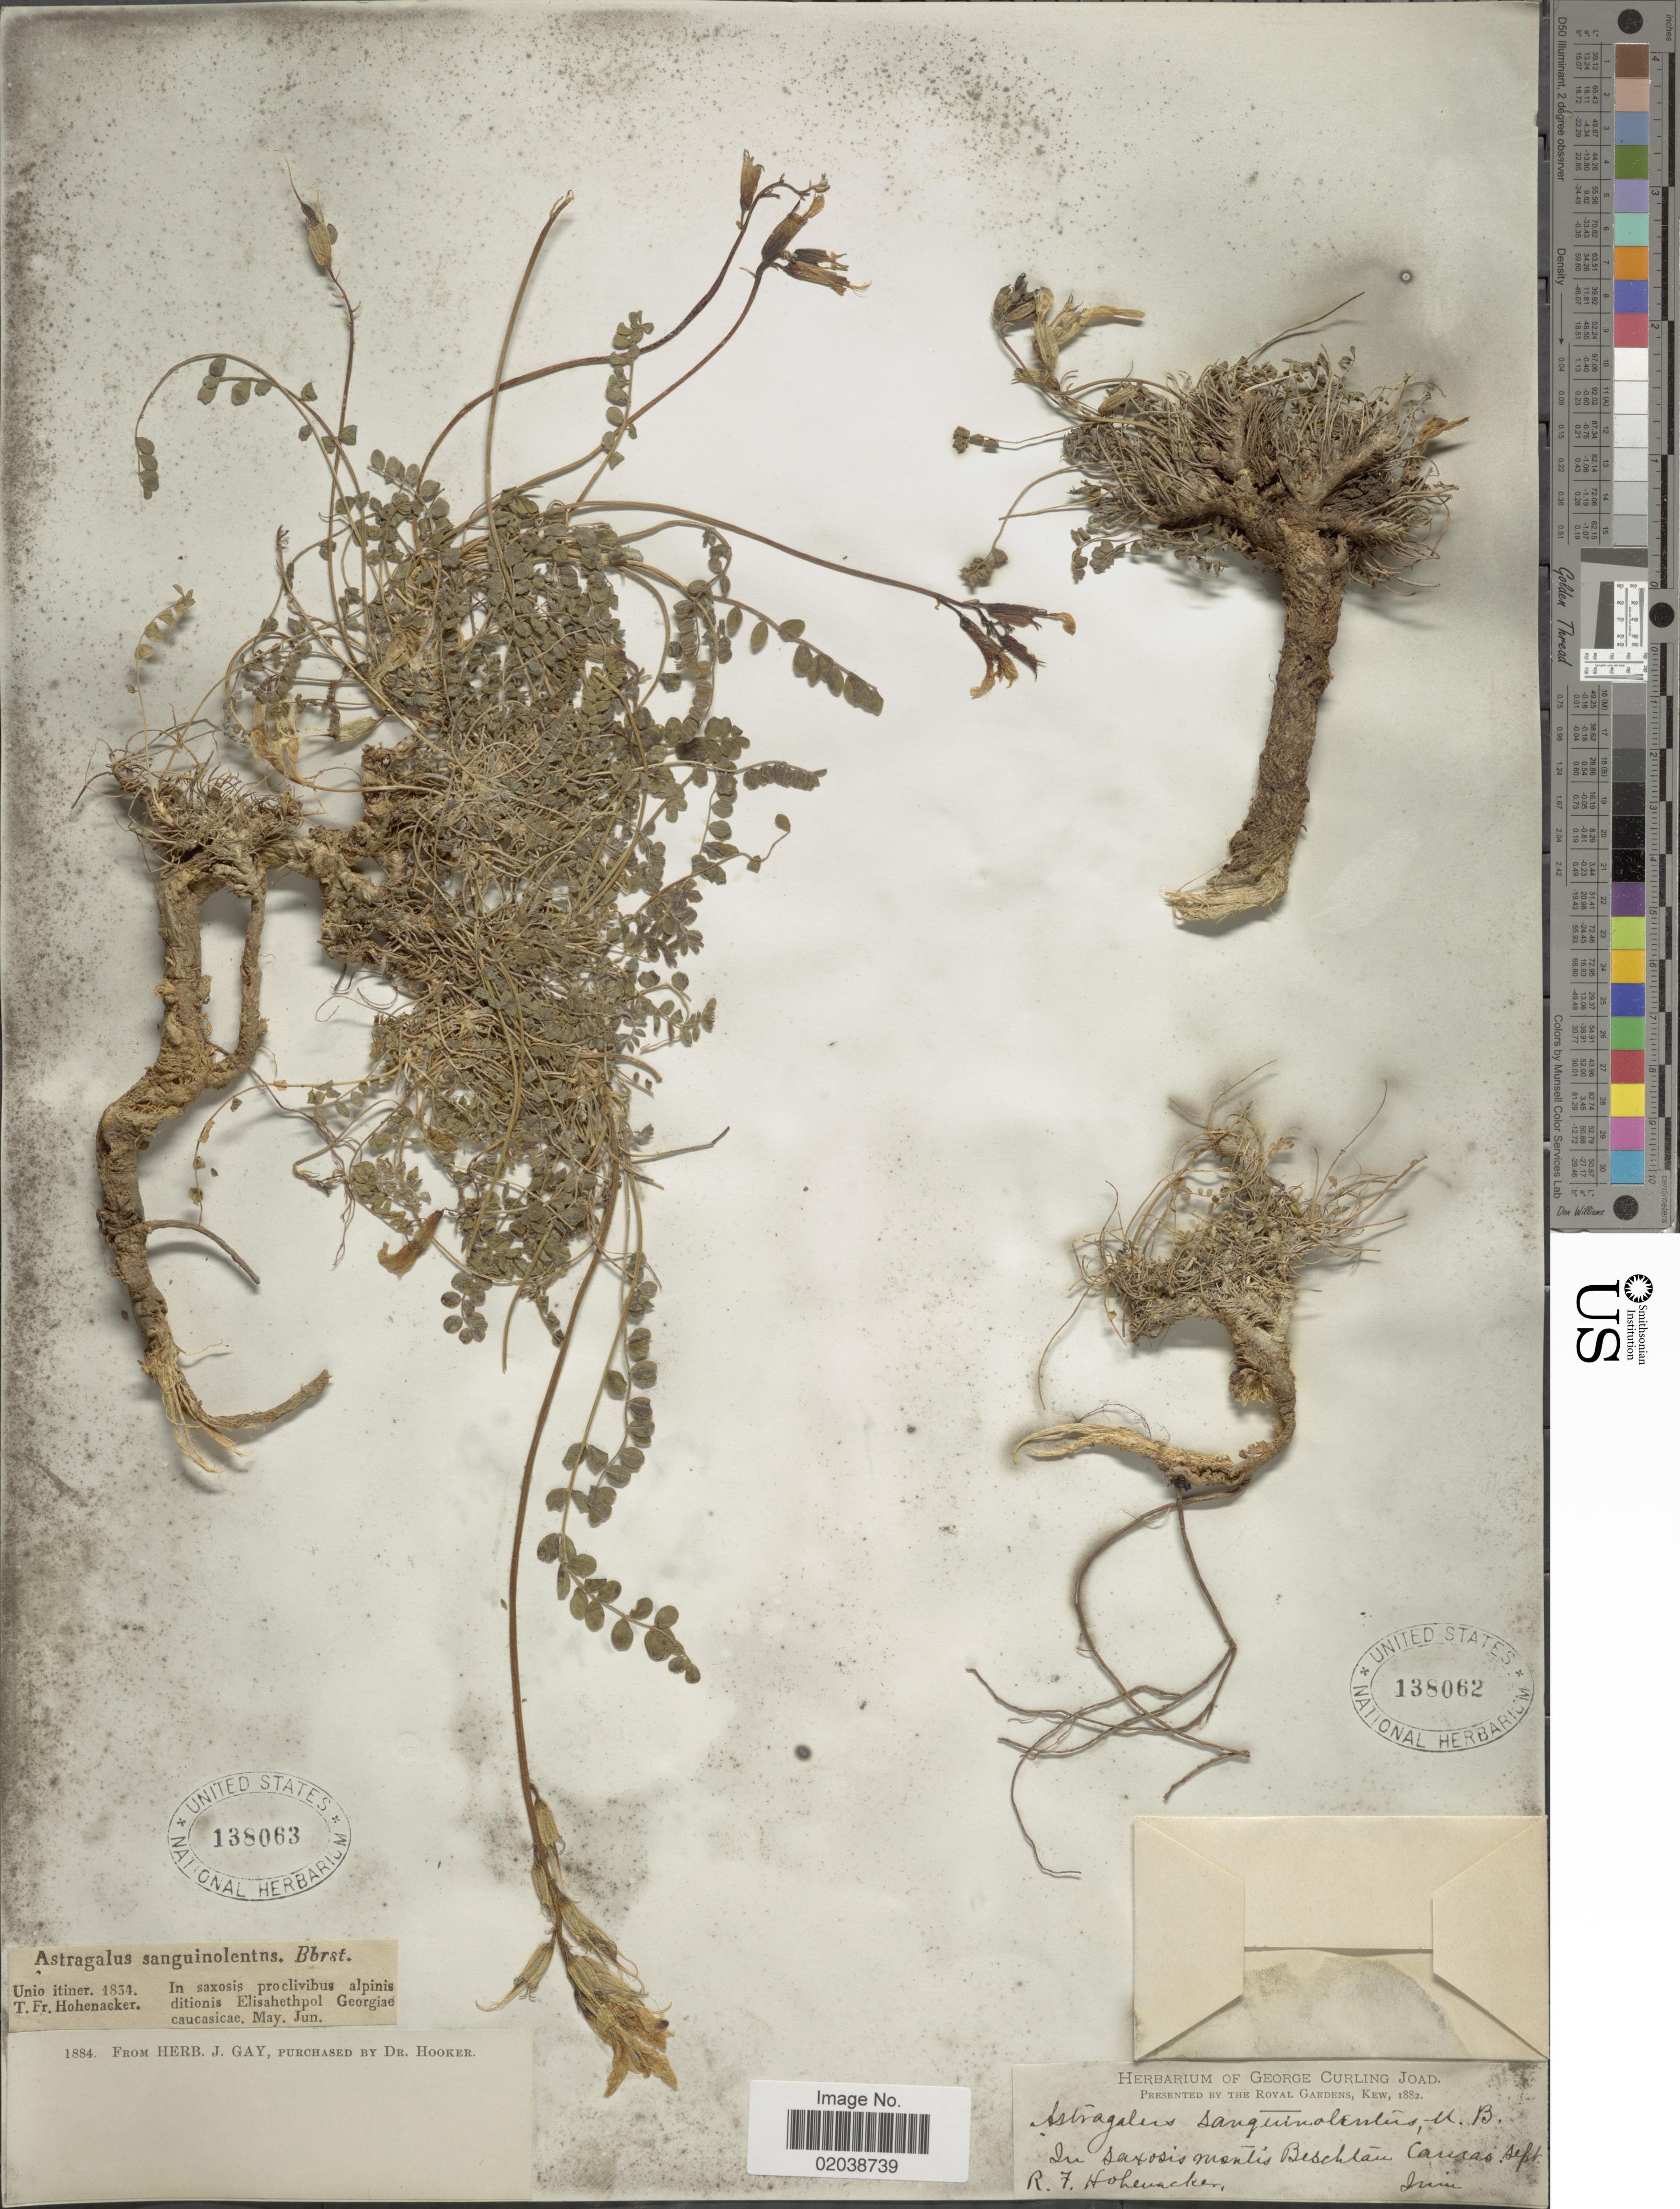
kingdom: Plantae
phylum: Tracheophyta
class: Magnoliopsida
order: Fabales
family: Fabaceae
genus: Astragalus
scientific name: Astragalus sanguinolentus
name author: M. Bieb.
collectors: R. F. Hohenacker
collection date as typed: Juin Sept.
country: Azerbaijan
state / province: Ganca (City)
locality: In saxosis monte Beschtau, Caucas.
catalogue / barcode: US 138062